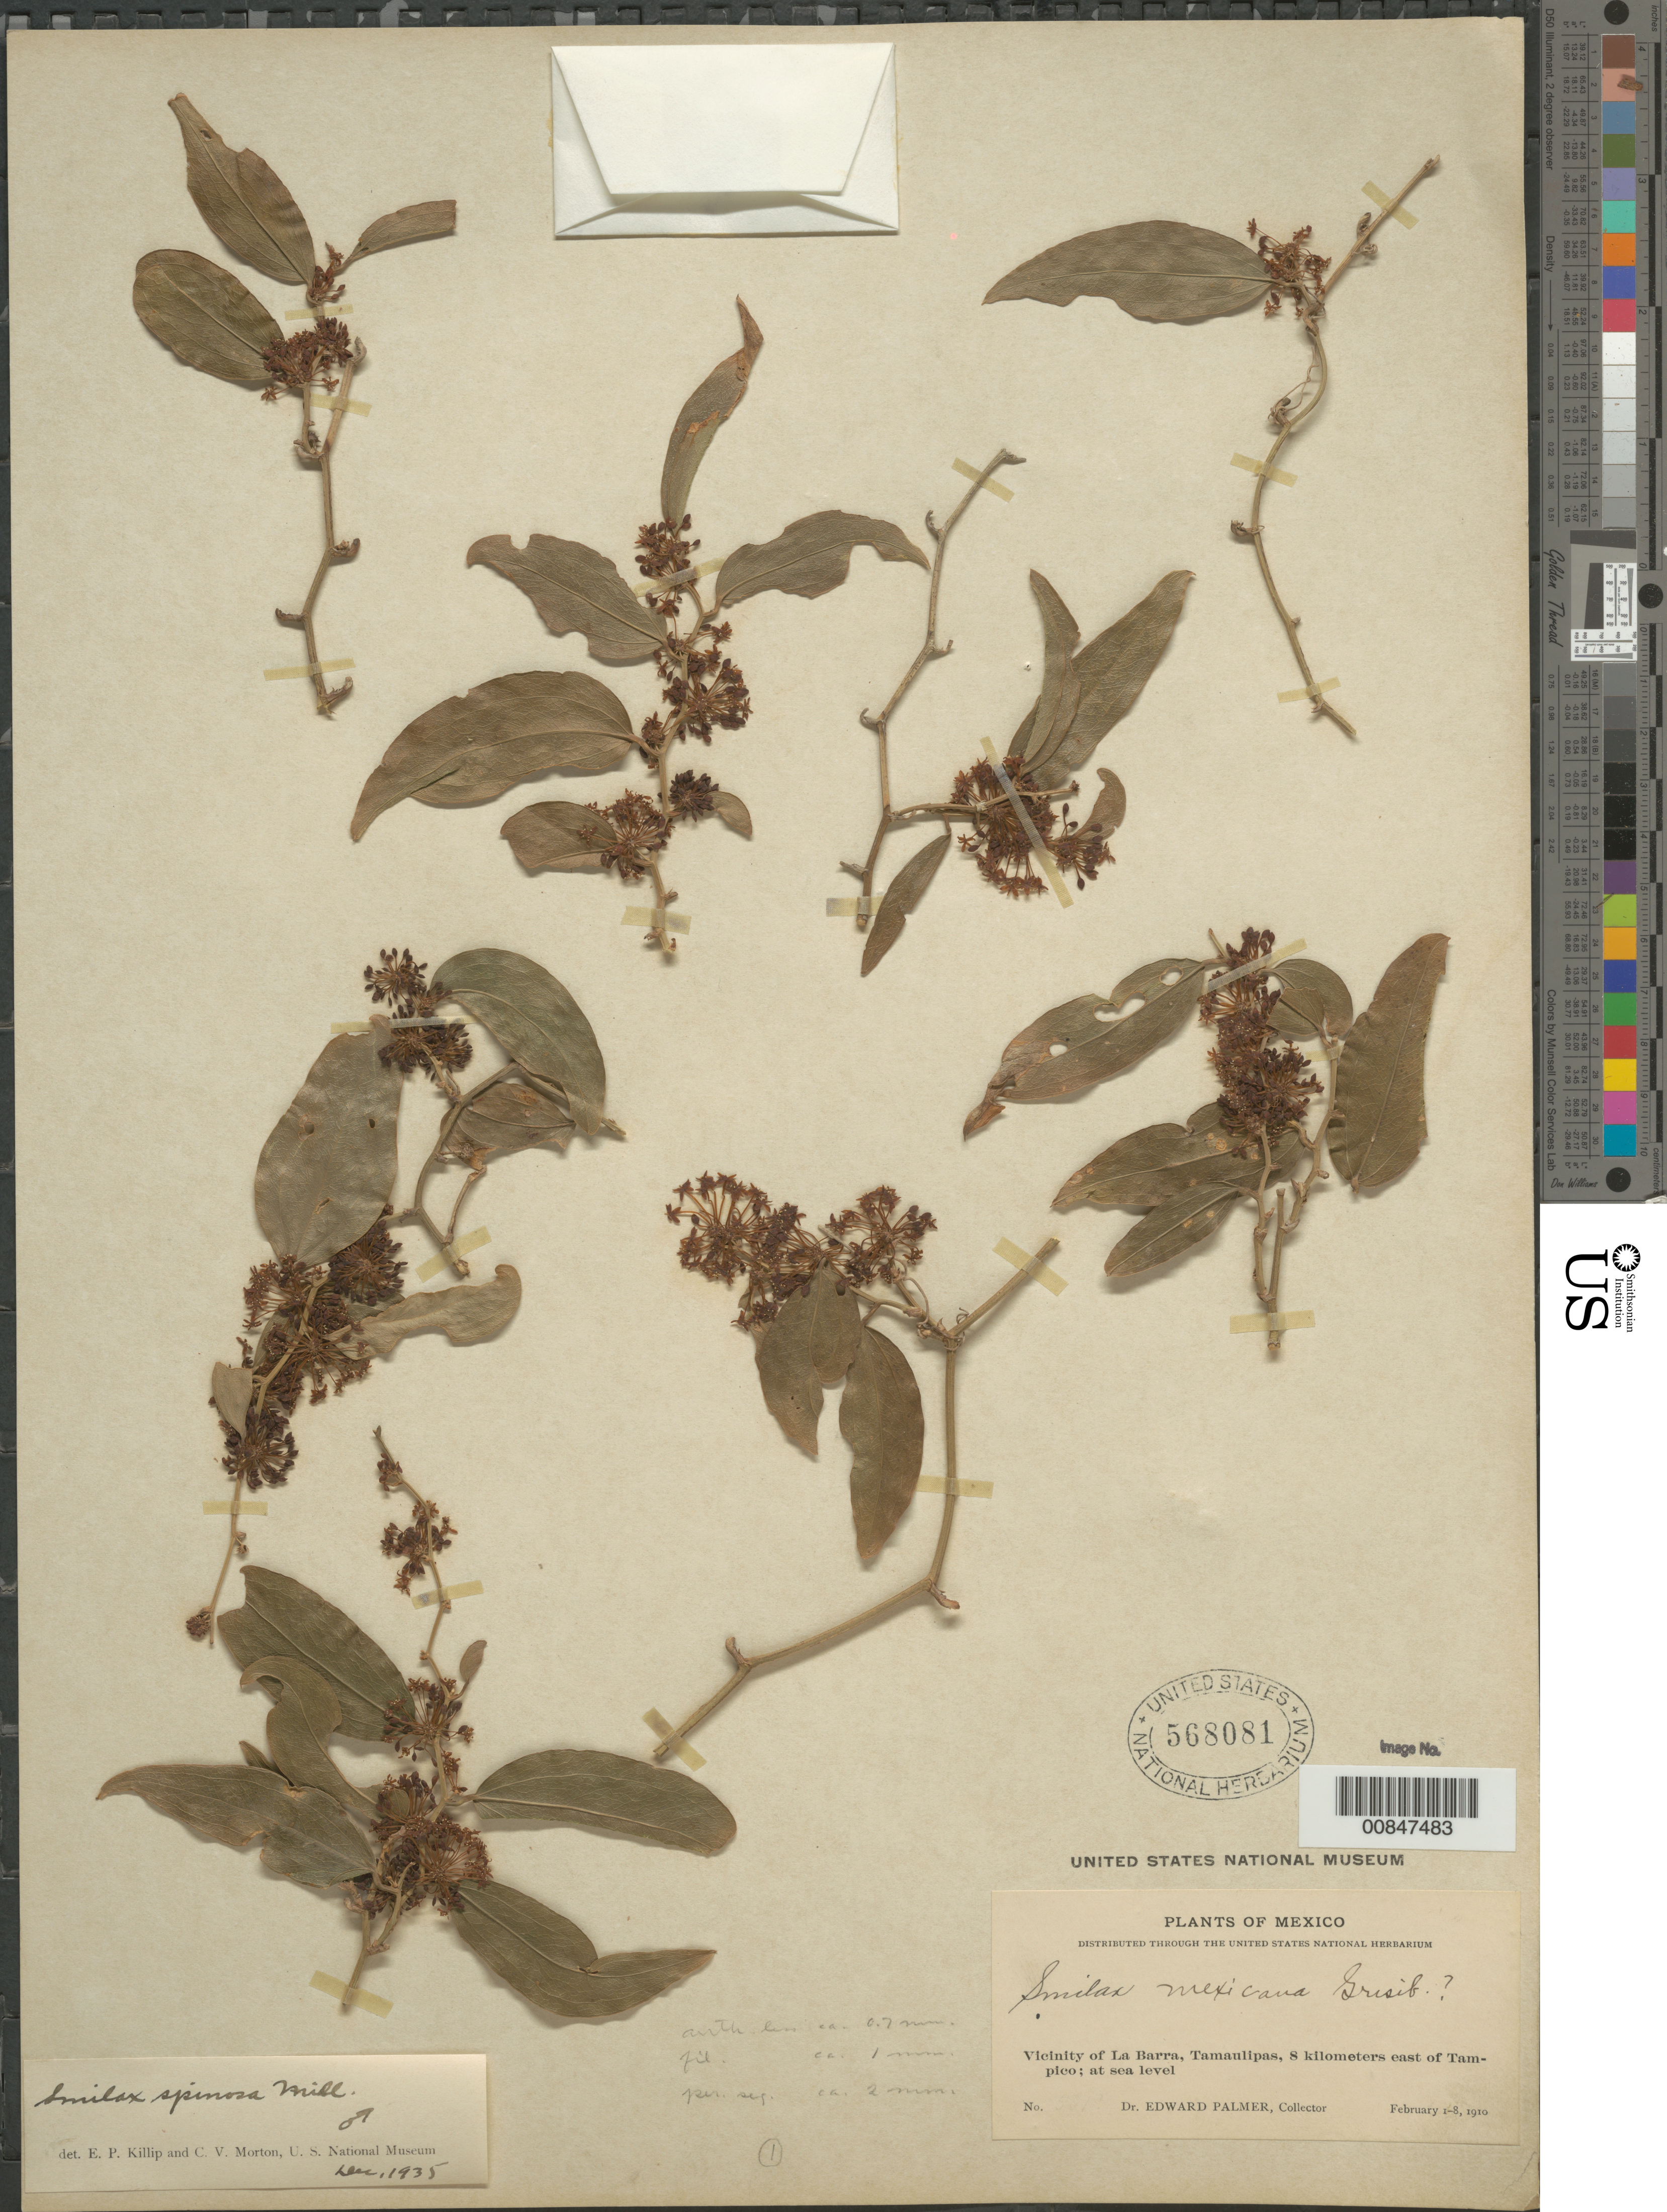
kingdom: Plantae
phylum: Tracheophyta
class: Liliopsida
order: Liliales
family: Smilacaceae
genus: Smilax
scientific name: Smilax spinosa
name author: Mill.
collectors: E. Palmer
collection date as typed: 01 Feb 1910 to 08 Feb 1910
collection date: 1910-02-01/1910-02-08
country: Mexico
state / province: Tamaulipas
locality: Vicinity of La Barra, 8 Kilometers east of Tampico.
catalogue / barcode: US 568081